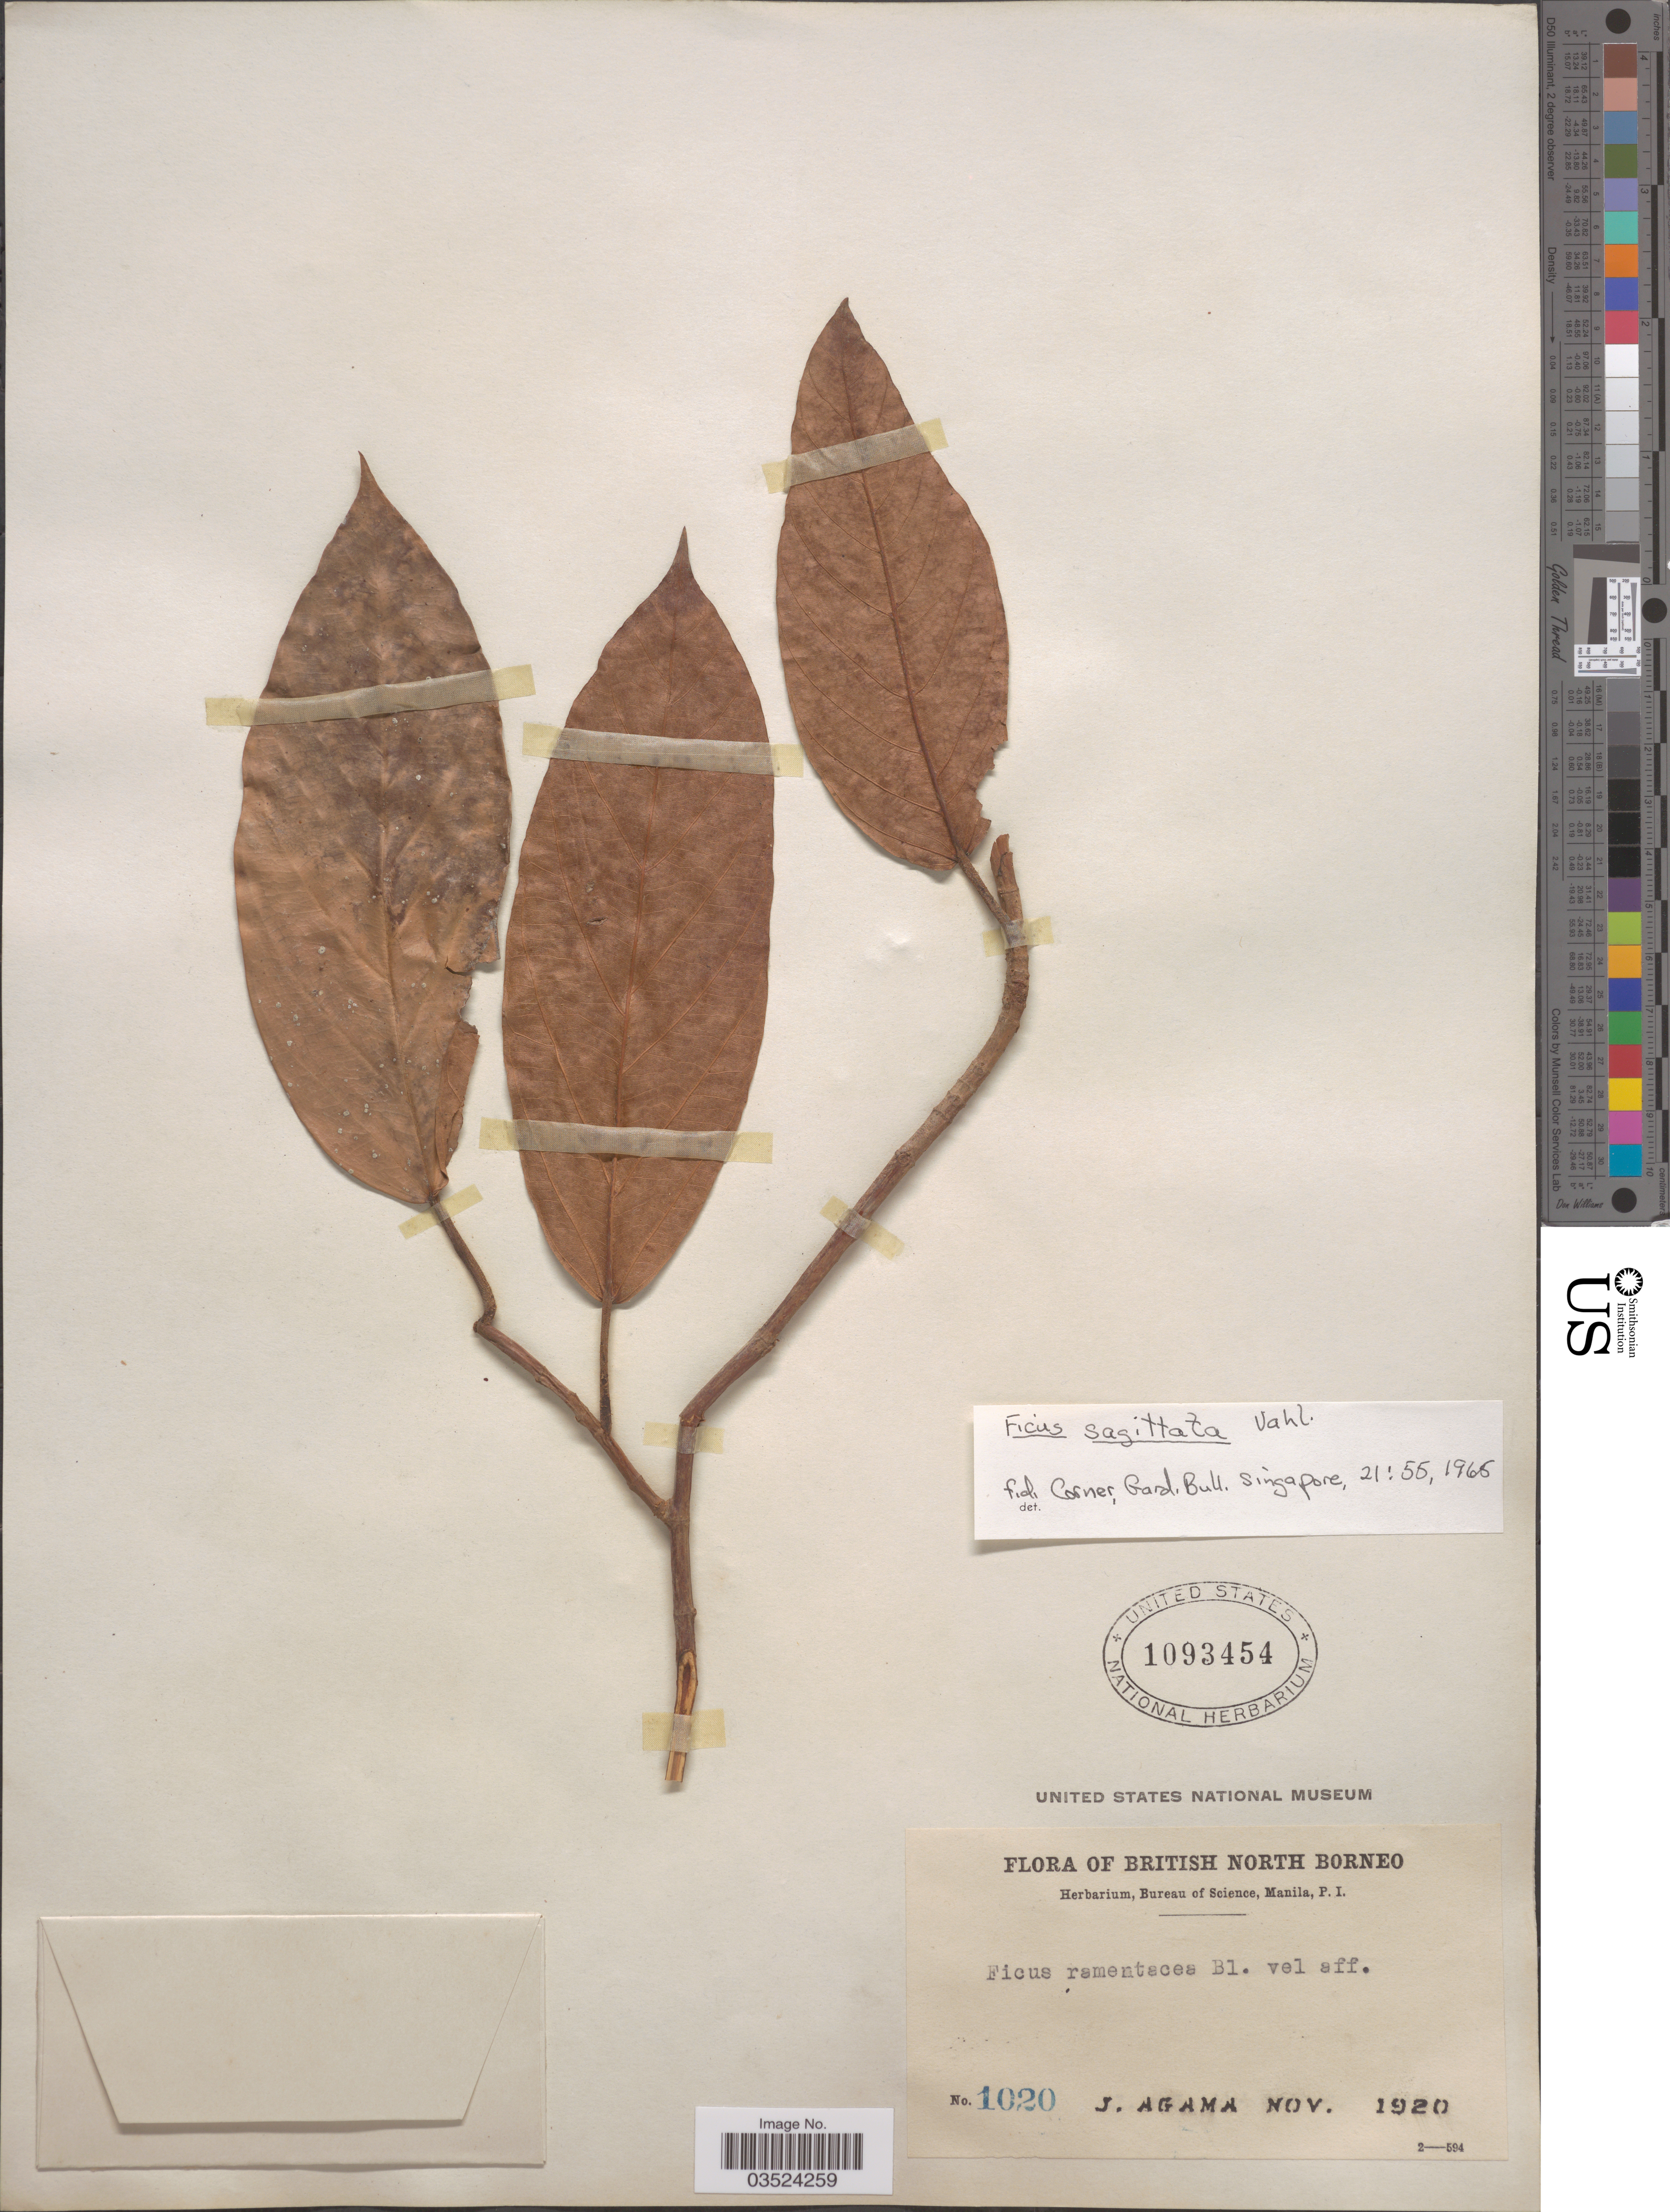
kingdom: Plantae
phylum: Tracheophyta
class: Magnoliopsida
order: Rosales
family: Moraceae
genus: Ficus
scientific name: Ficus sagittata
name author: Vahl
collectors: J. Agama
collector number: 1020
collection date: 1920-11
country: Malaysia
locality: British North Borneo.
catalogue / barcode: US 1093454